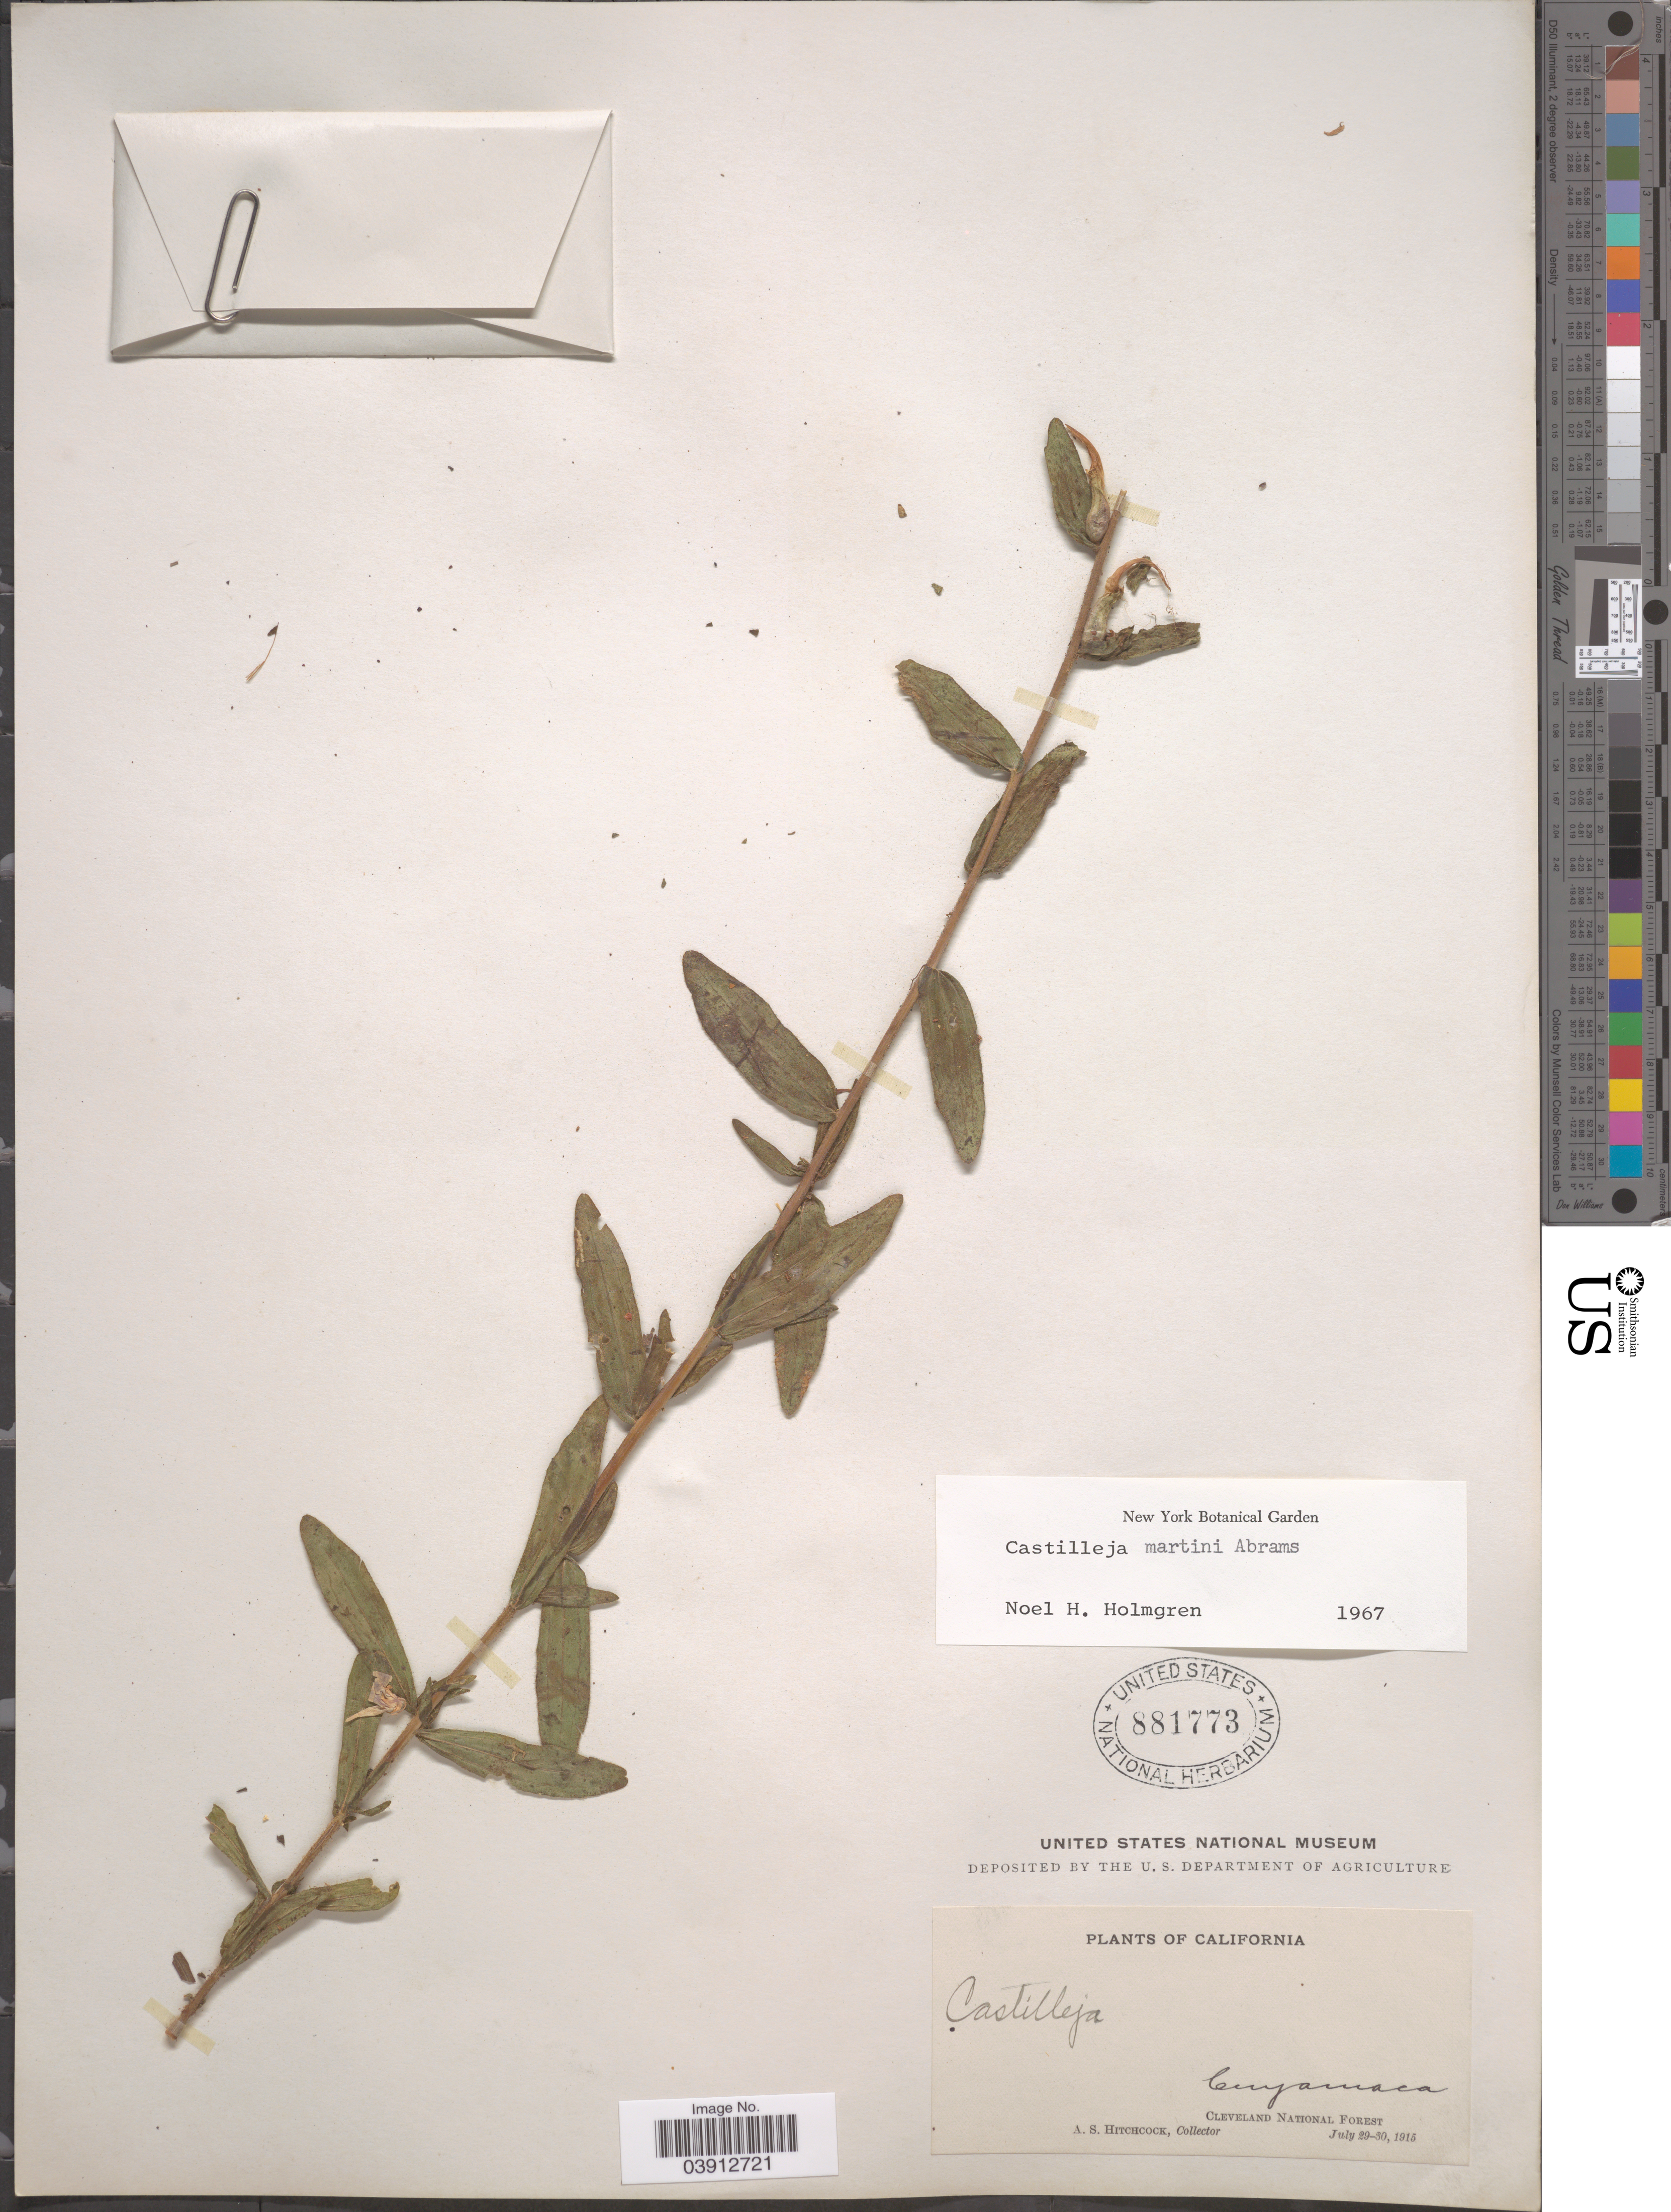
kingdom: Plantae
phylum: Tracheophyta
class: Magnoliopsida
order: Lamiales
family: Orobanchaceae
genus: Castilleja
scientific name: Castilleja martinii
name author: Abrams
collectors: A. S. Hitchcock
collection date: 1915-07-29/1915-07-30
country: United States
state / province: California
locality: Cuyamaca. Cleveland National Forest.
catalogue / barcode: US 881773